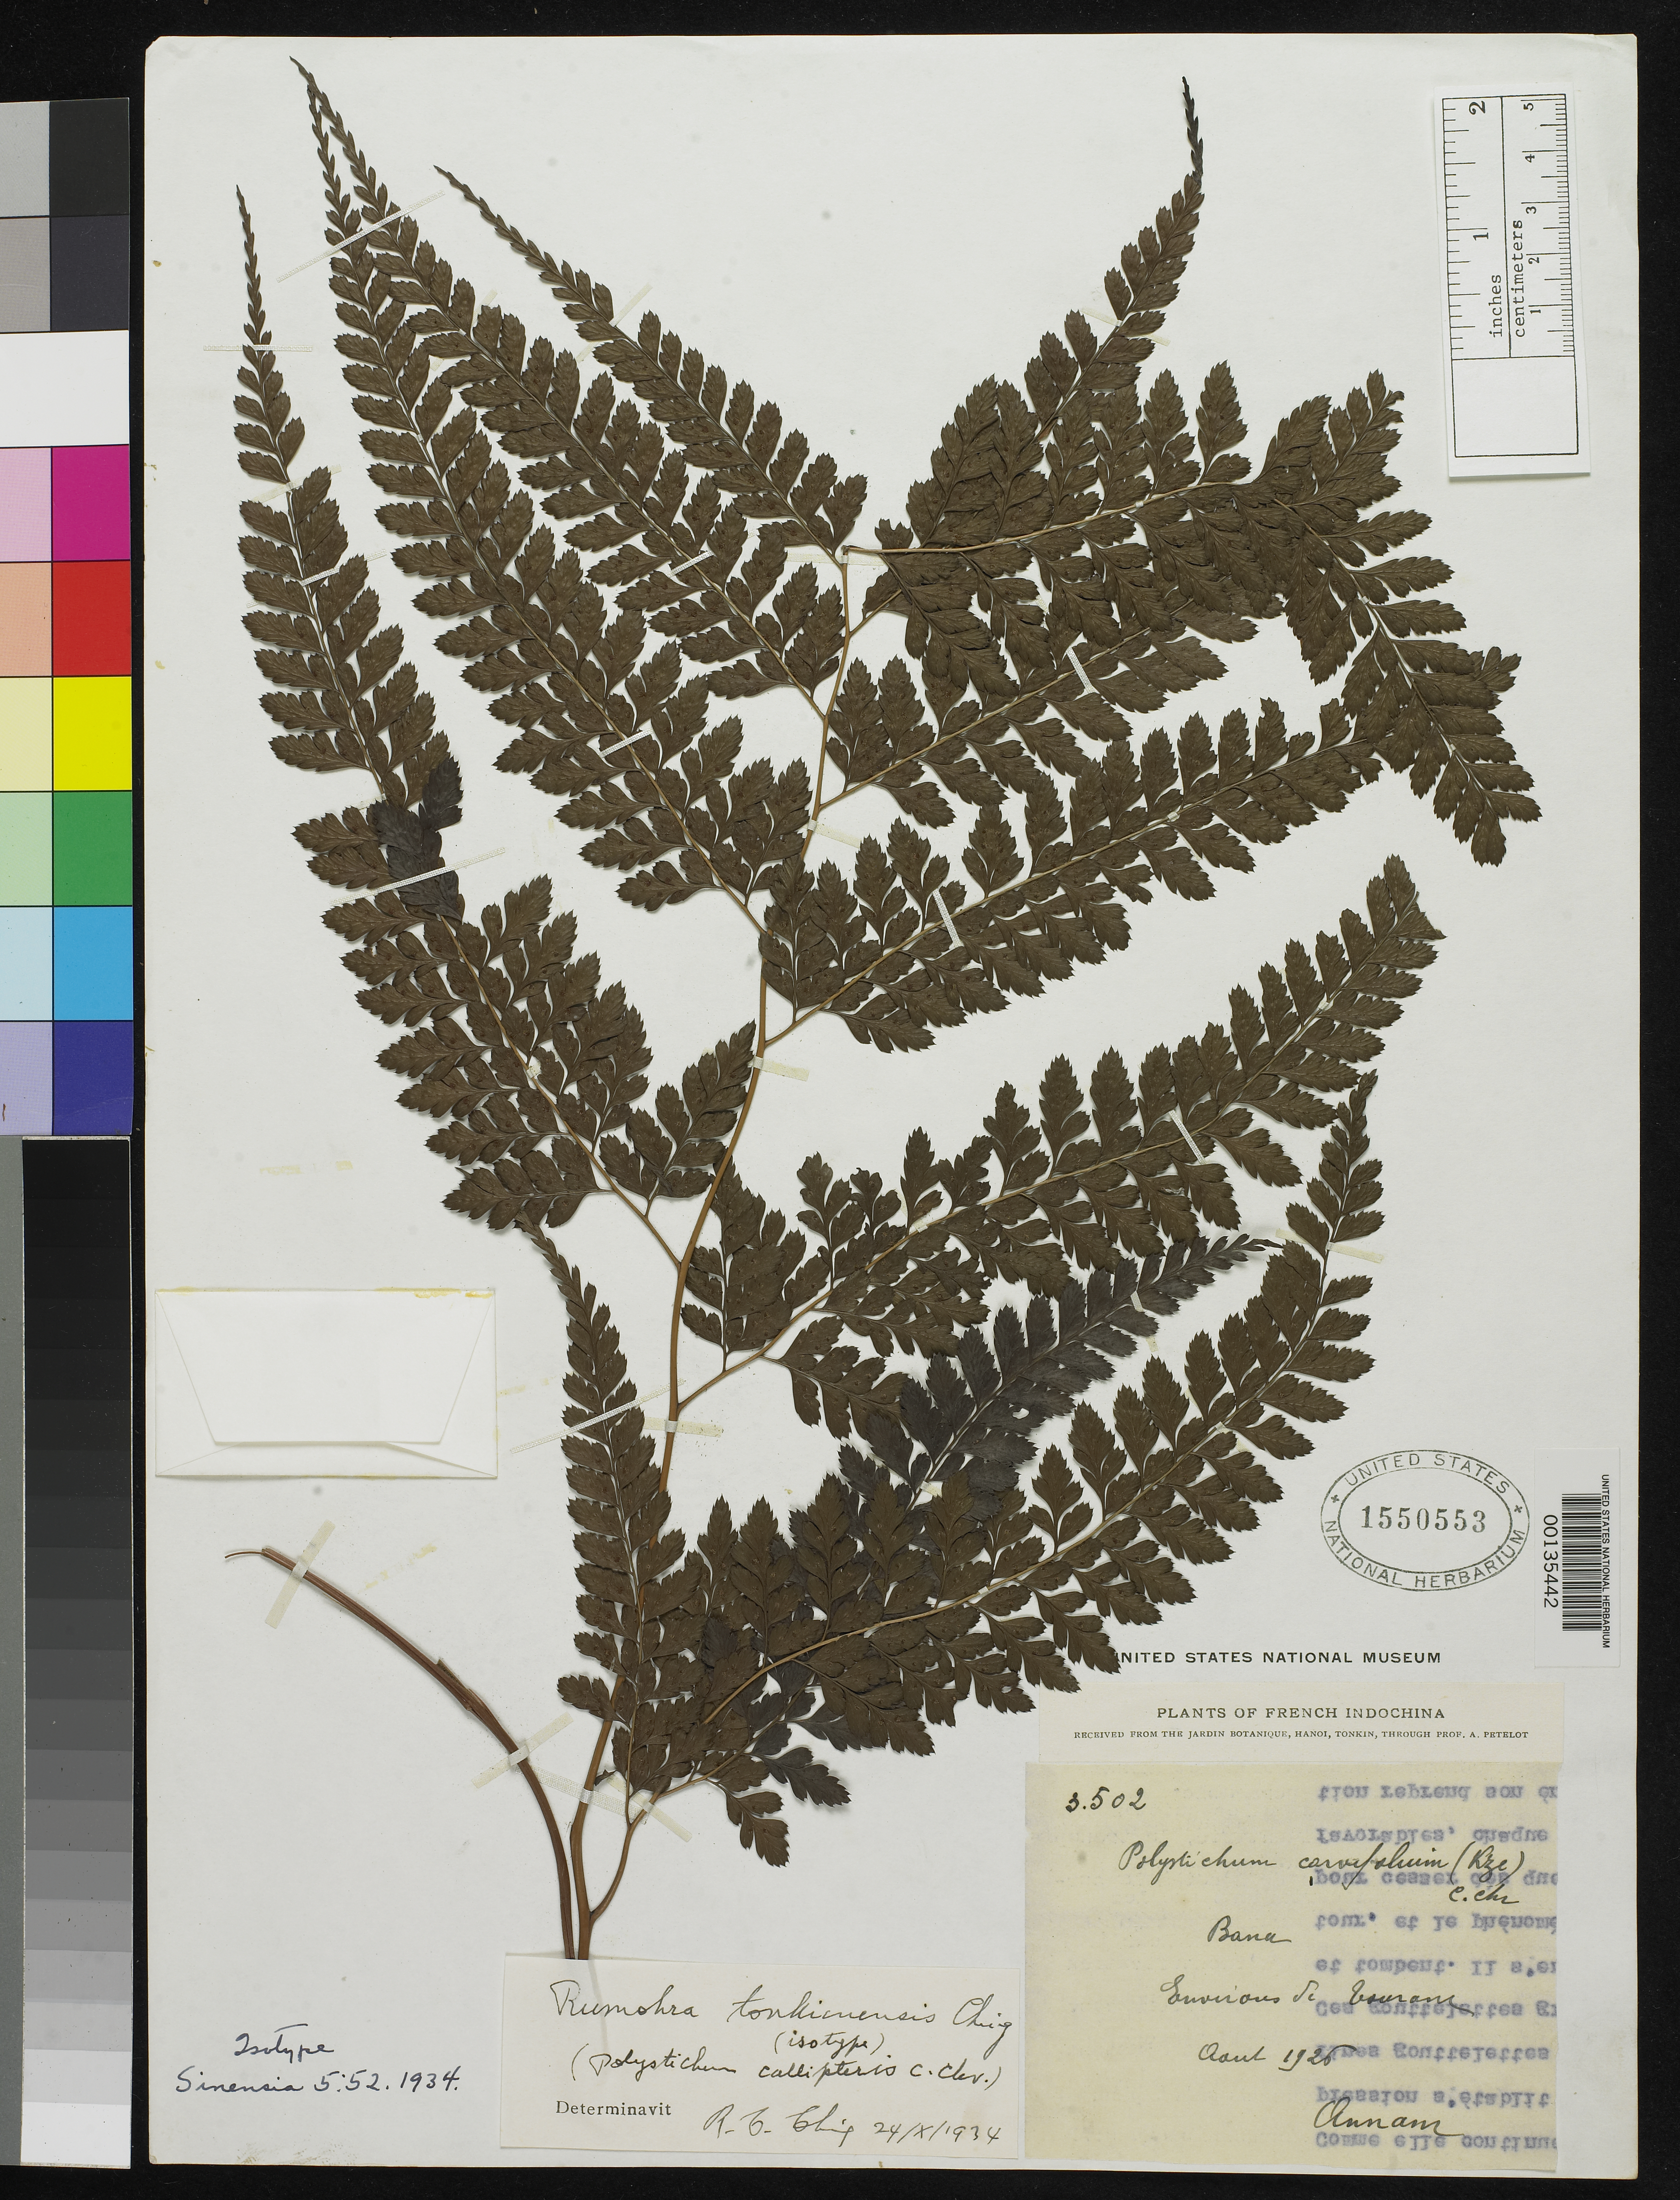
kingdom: Plantae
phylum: Tracheophyta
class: Polypodiopsida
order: Polypodiales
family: Dryopteridaceae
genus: Rumohra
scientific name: Rumohra tonkinensis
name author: Ching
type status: Type Collection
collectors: P. A. Pételot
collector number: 3502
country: Vietnam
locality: Annam.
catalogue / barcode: US 1550553